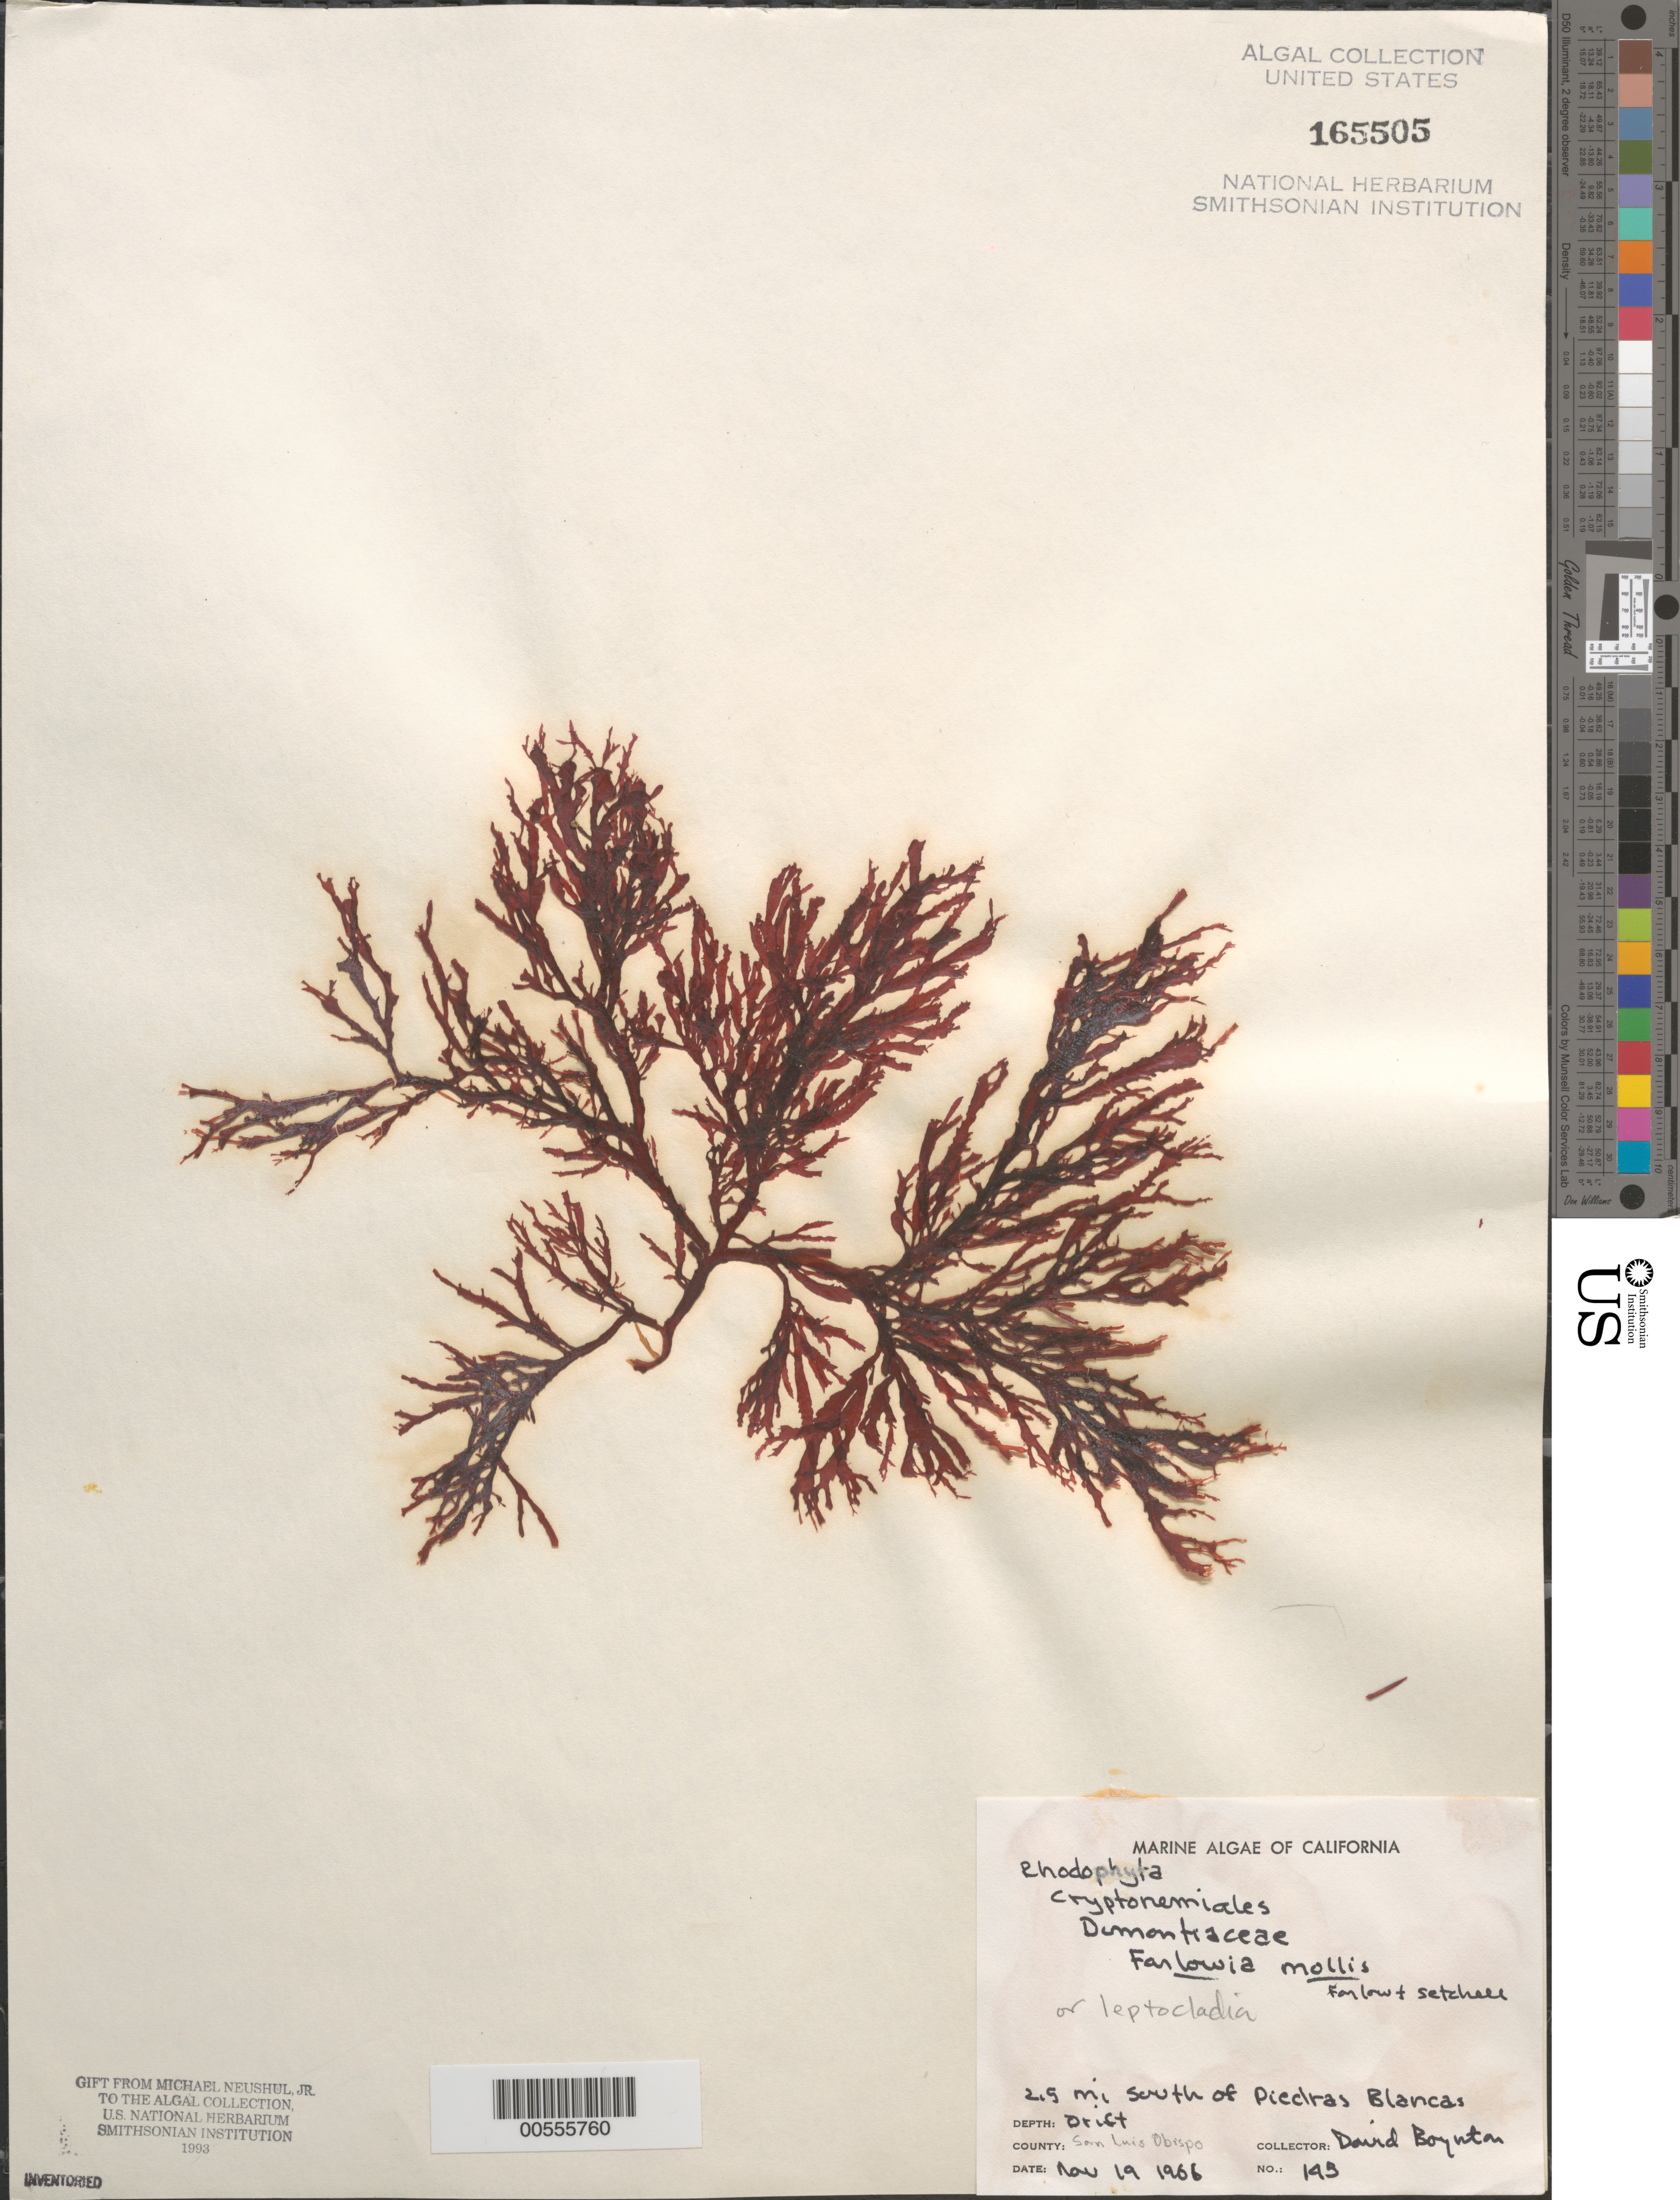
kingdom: Plantae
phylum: Rhodophyta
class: Florideophyceae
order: Gigartinales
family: Dumontiaceae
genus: Farlowia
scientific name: Farlowia mollis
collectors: D. Boynton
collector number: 145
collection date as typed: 19 Nov 1966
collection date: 1966-11-19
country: United States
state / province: California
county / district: San Luis Obispo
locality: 2.5 miles south of Piedras Blancas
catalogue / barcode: US 165505